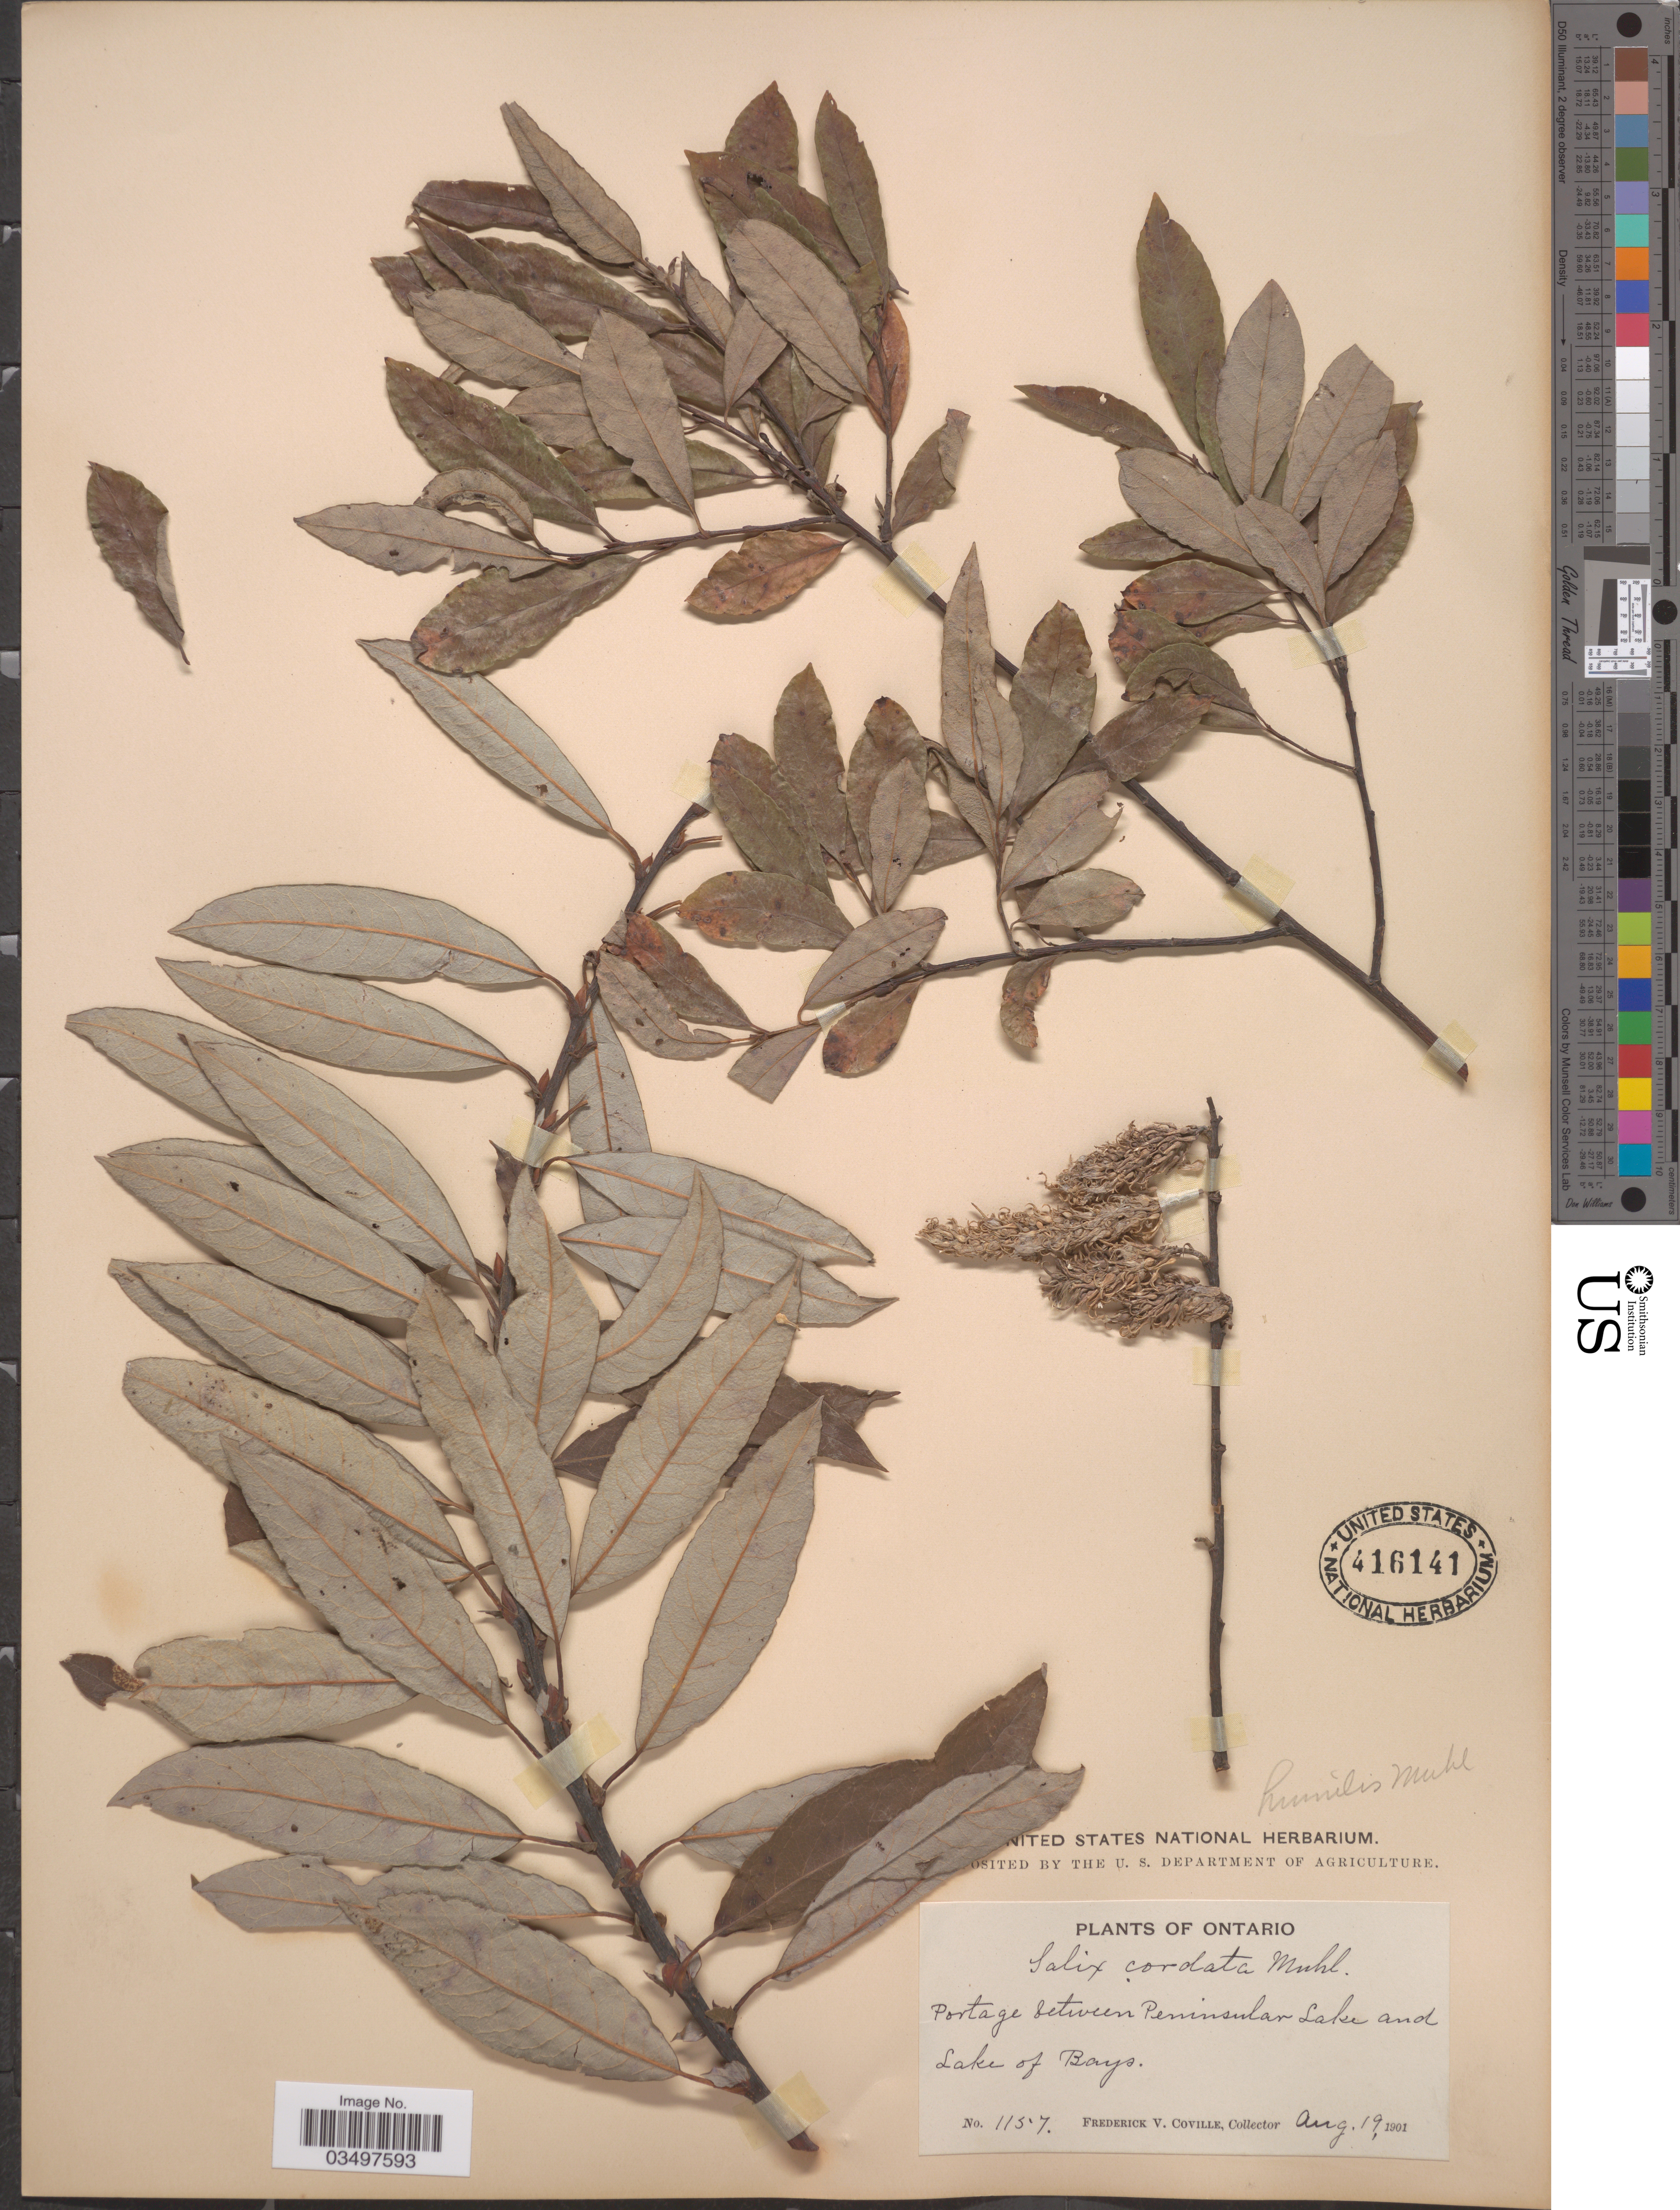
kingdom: Plantae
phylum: Tracheophyta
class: Magnoliopsida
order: Malpighiales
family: Salicaceae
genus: Salix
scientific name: Salix humilis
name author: Marshall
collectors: F. V. Coville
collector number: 1157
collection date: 1901-08-19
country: Canada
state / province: Ontario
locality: Portage between Peninsular Lake and Lake of Bays.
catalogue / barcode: US 416141